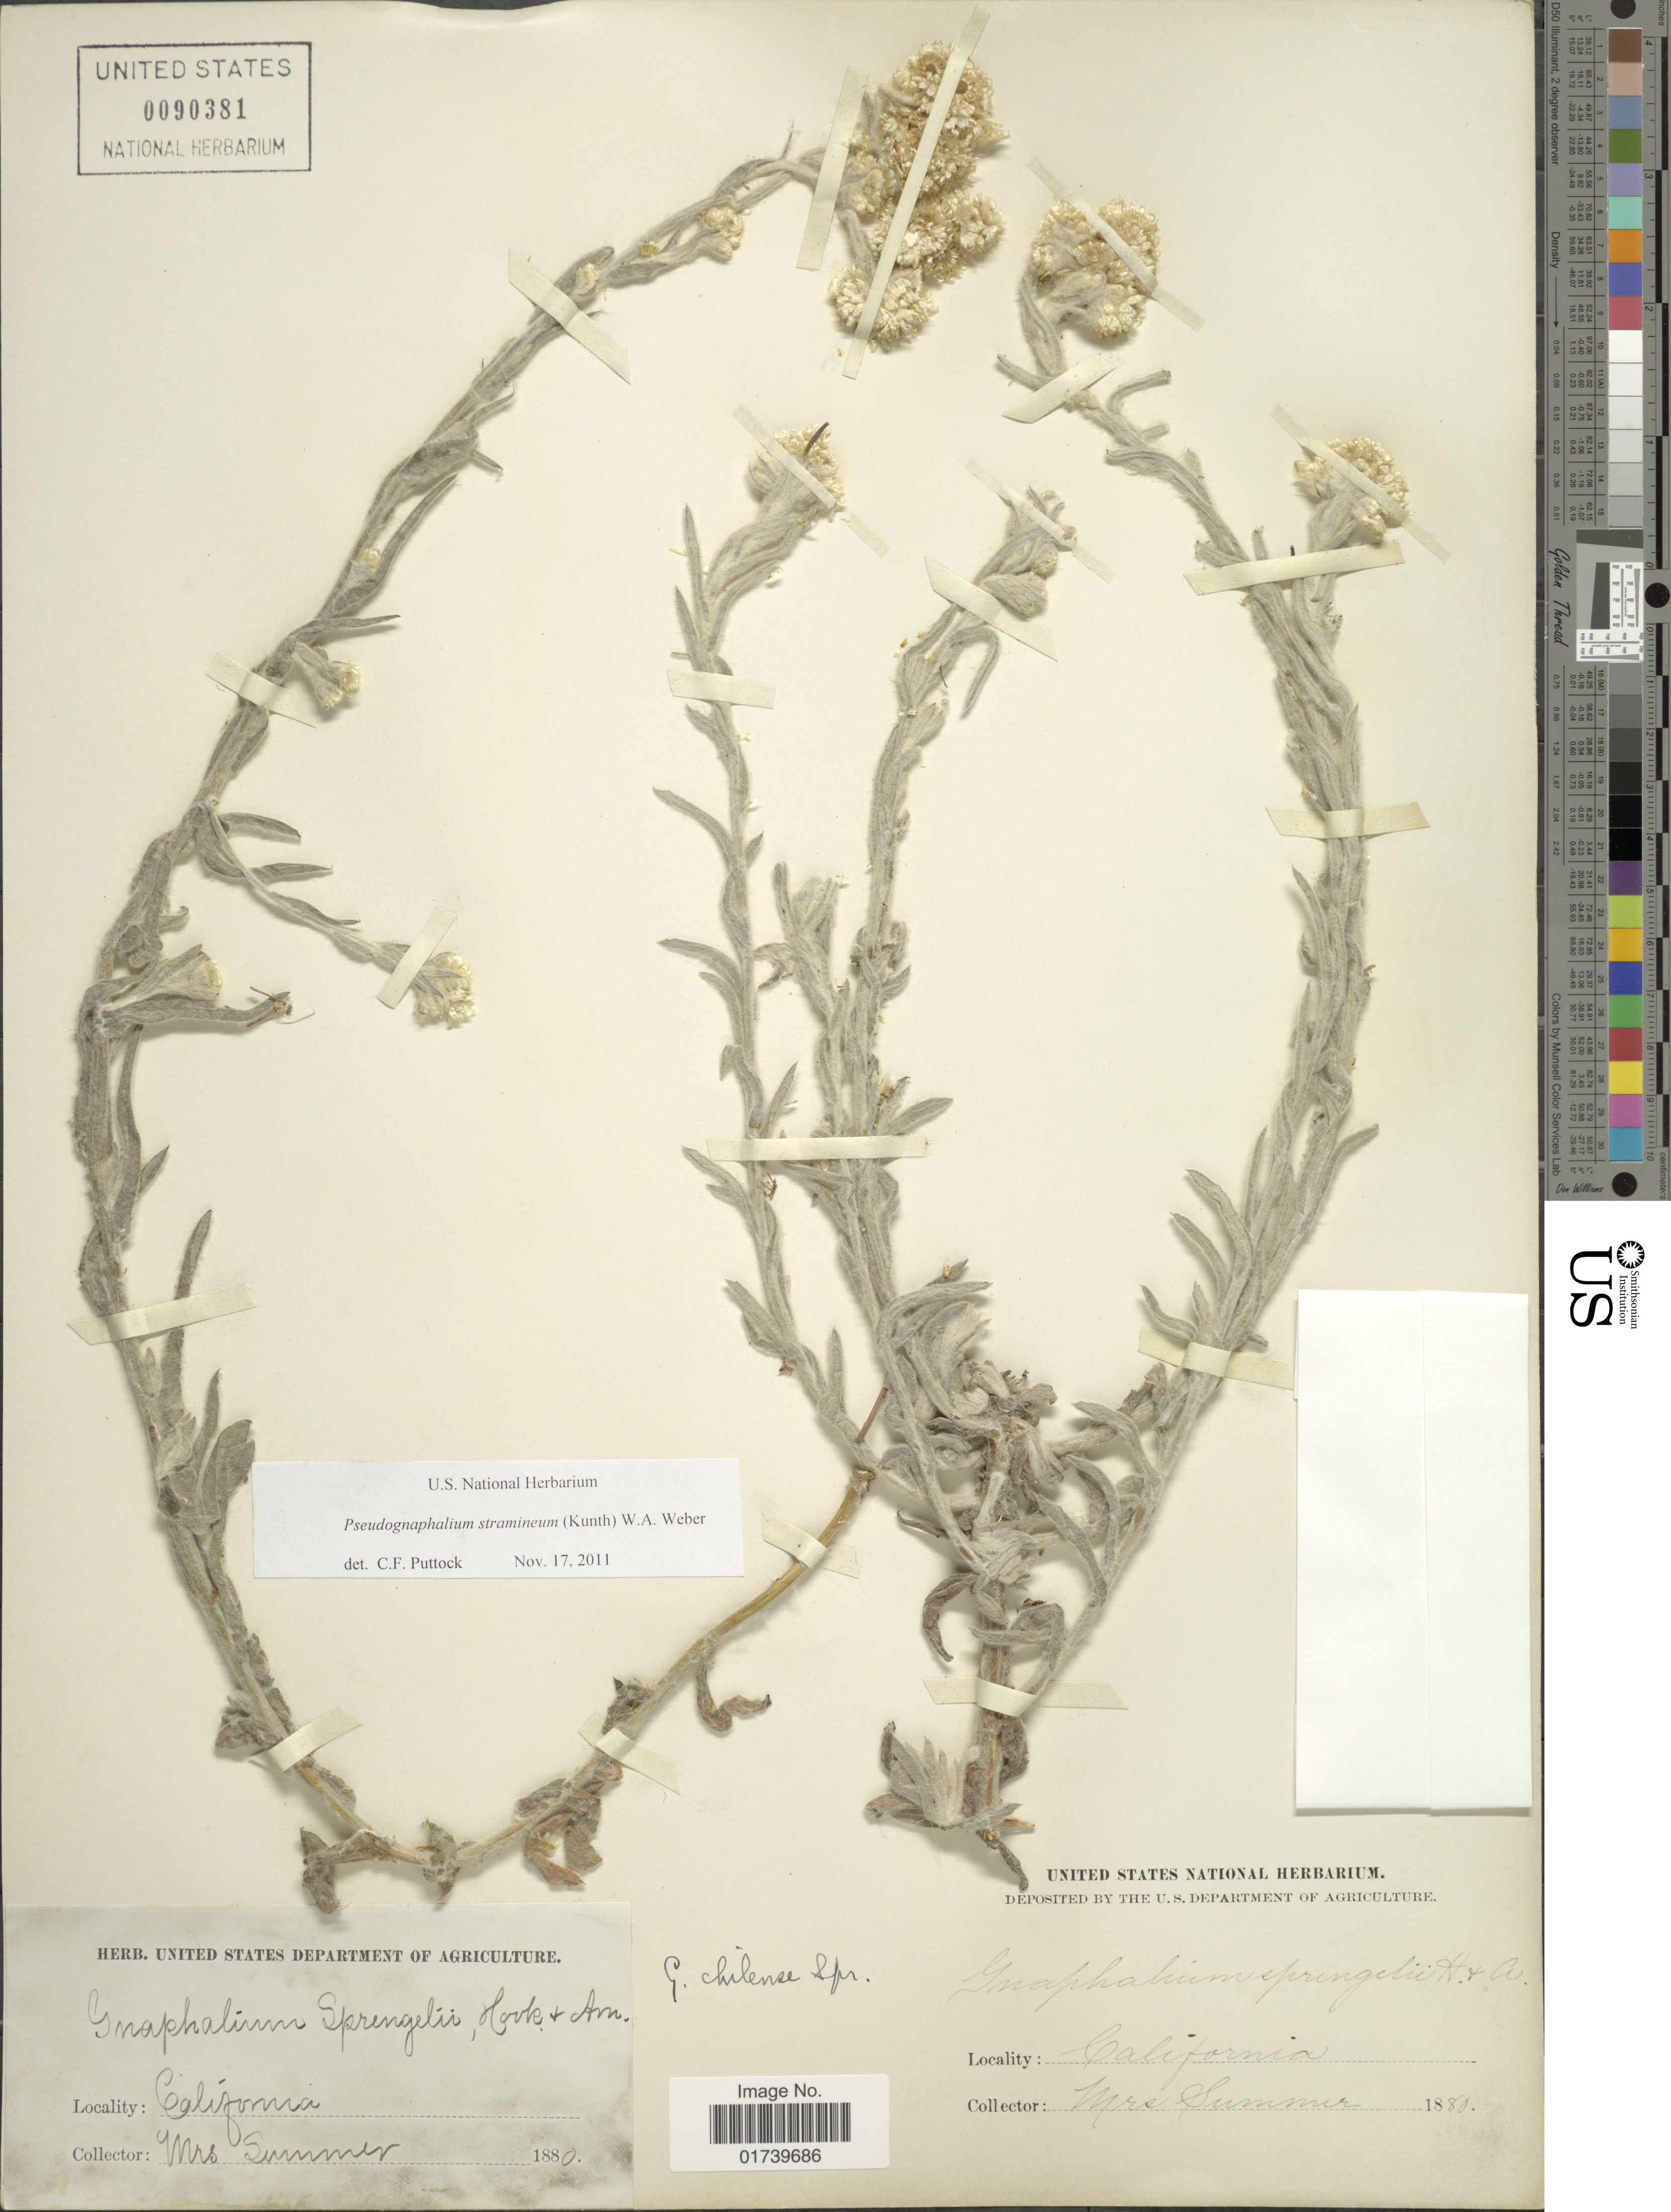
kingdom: Plantae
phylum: Tracheophyta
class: Magnoliopsida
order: Asterales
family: Asteraceae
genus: Pseudognaphalium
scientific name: Pseudognaphalium stramineum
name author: (Kunth) Anderb.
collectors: Summer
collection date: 1880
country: United States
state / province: California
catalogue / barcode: US 90381